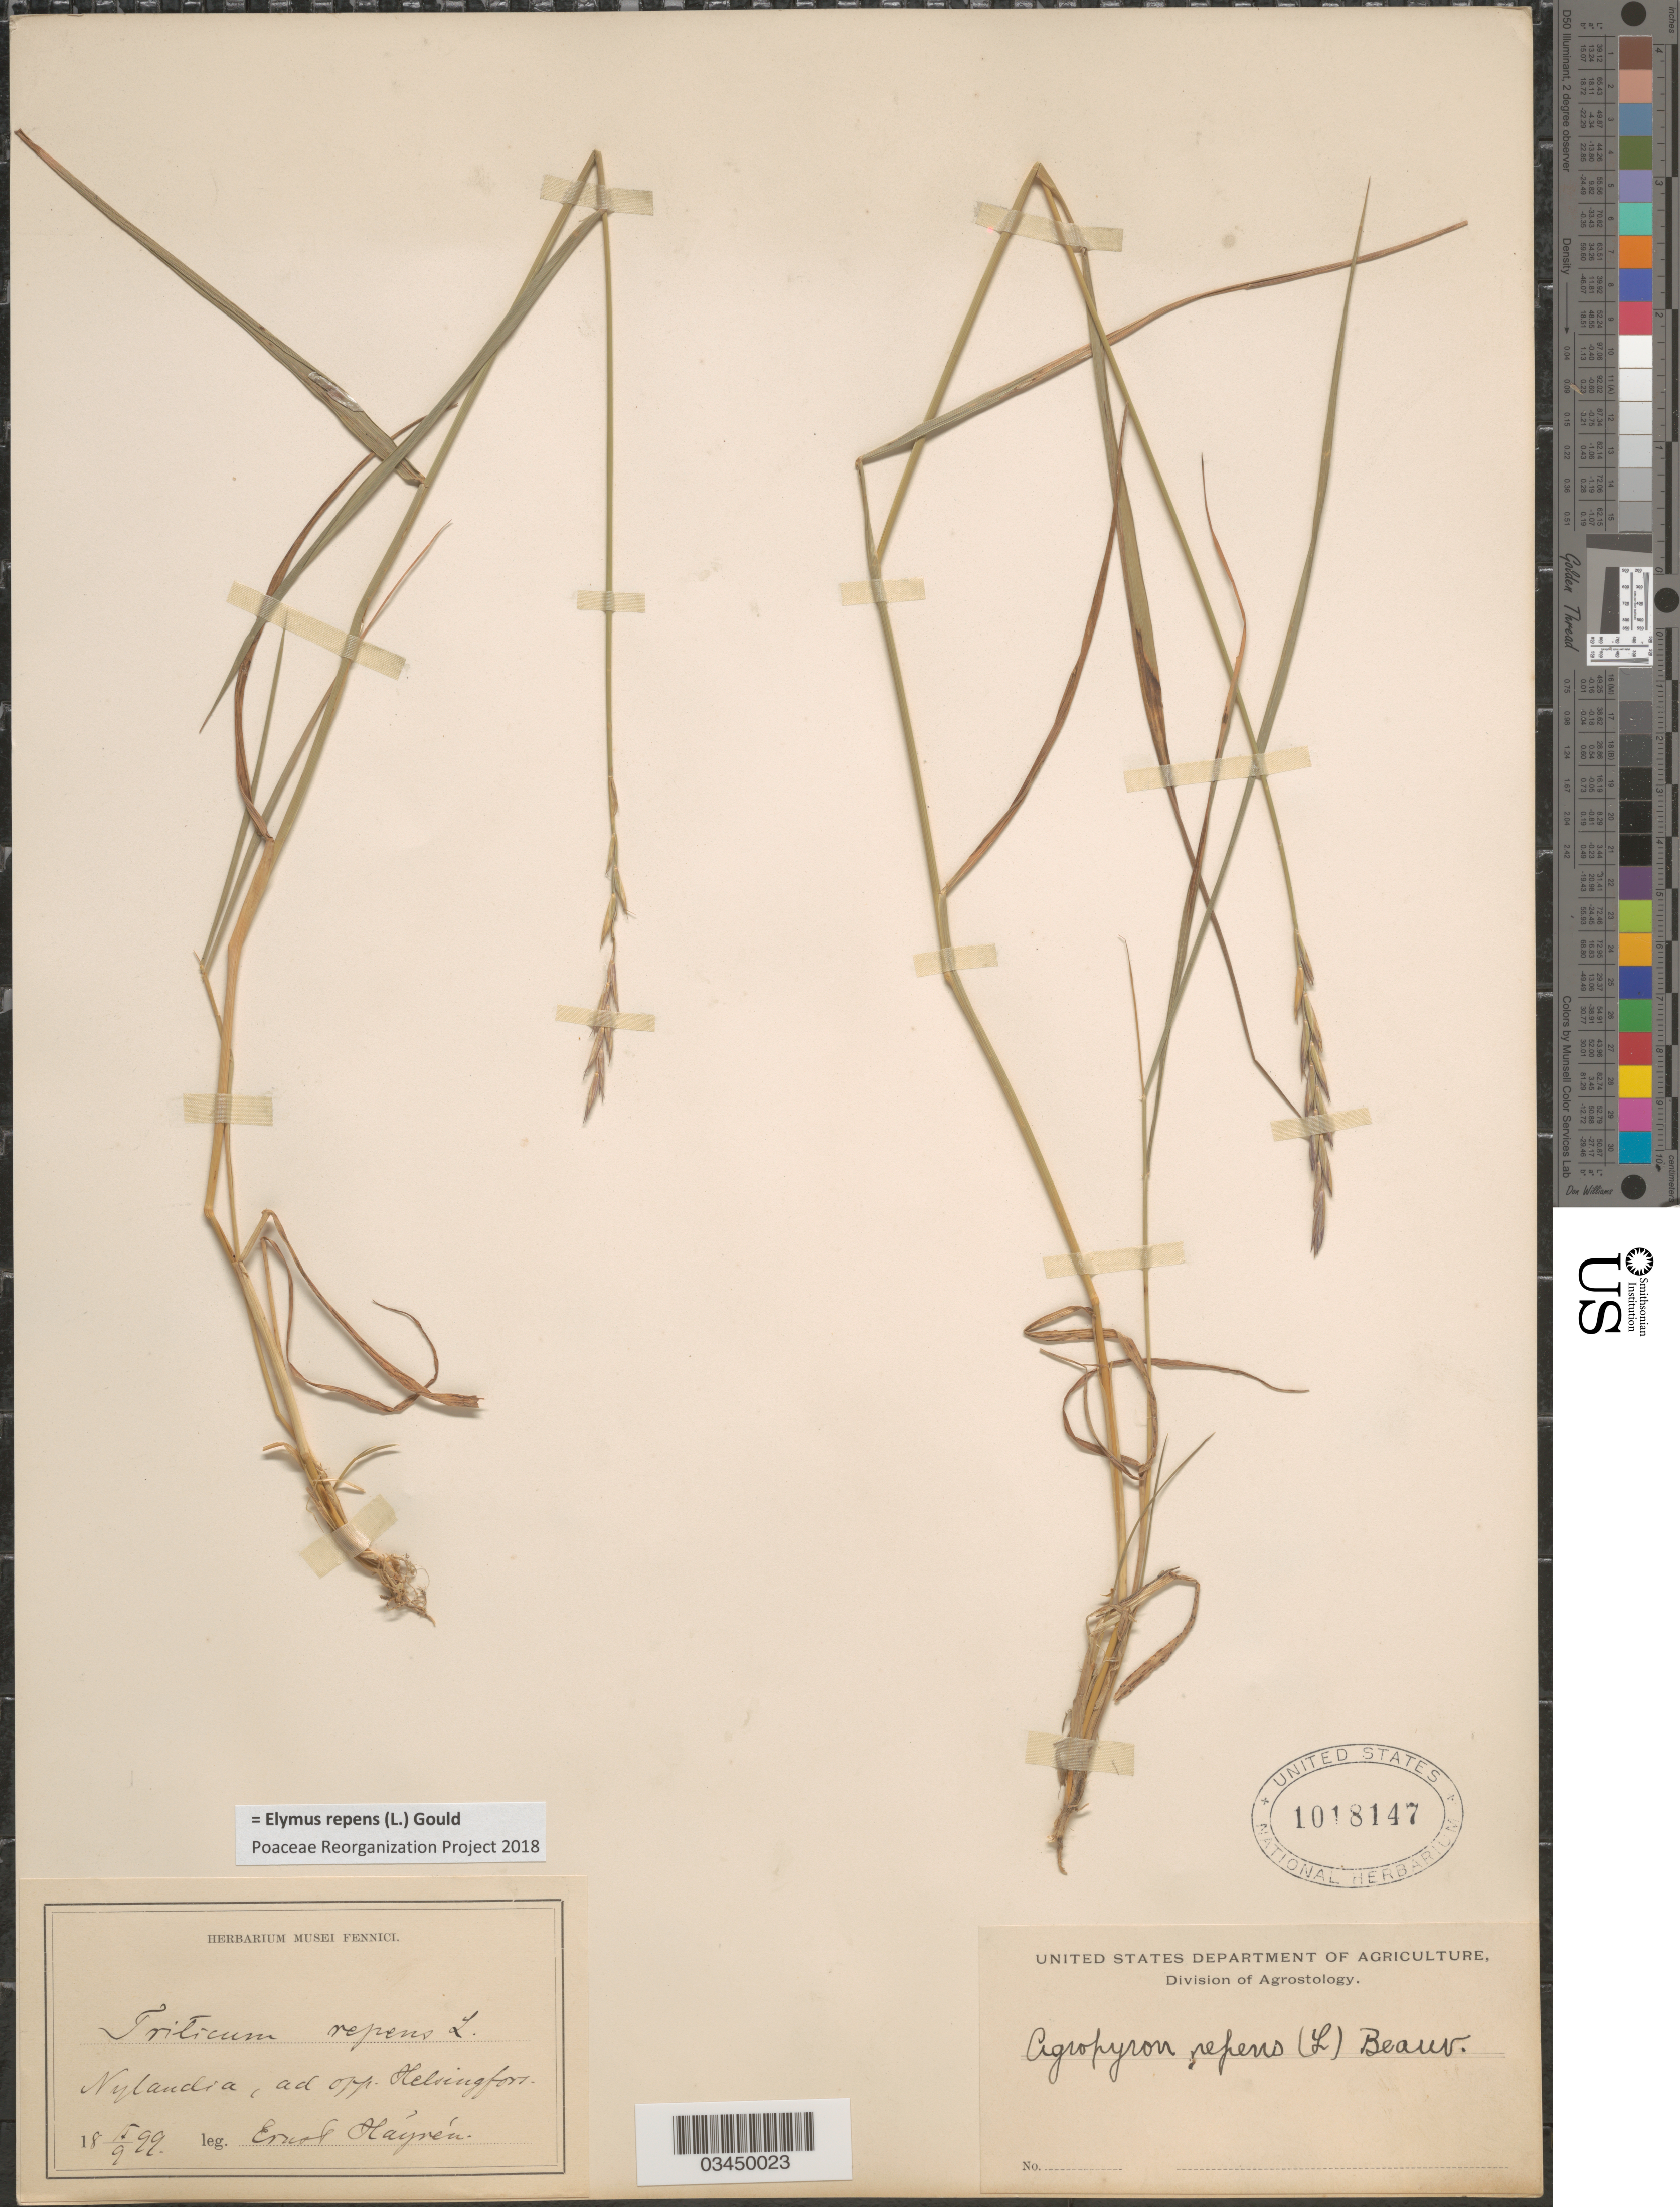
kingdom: Plantae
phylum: Tracheophyta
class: Liliopsida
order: Poales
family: Poaceae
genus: Elymus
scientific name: Elymus repens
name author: (L.) Gould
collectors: E. Hayren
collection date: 1899-09-15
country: Finland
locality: Nylandia, ad opp. Helsingfors.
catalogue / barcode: US 1018147